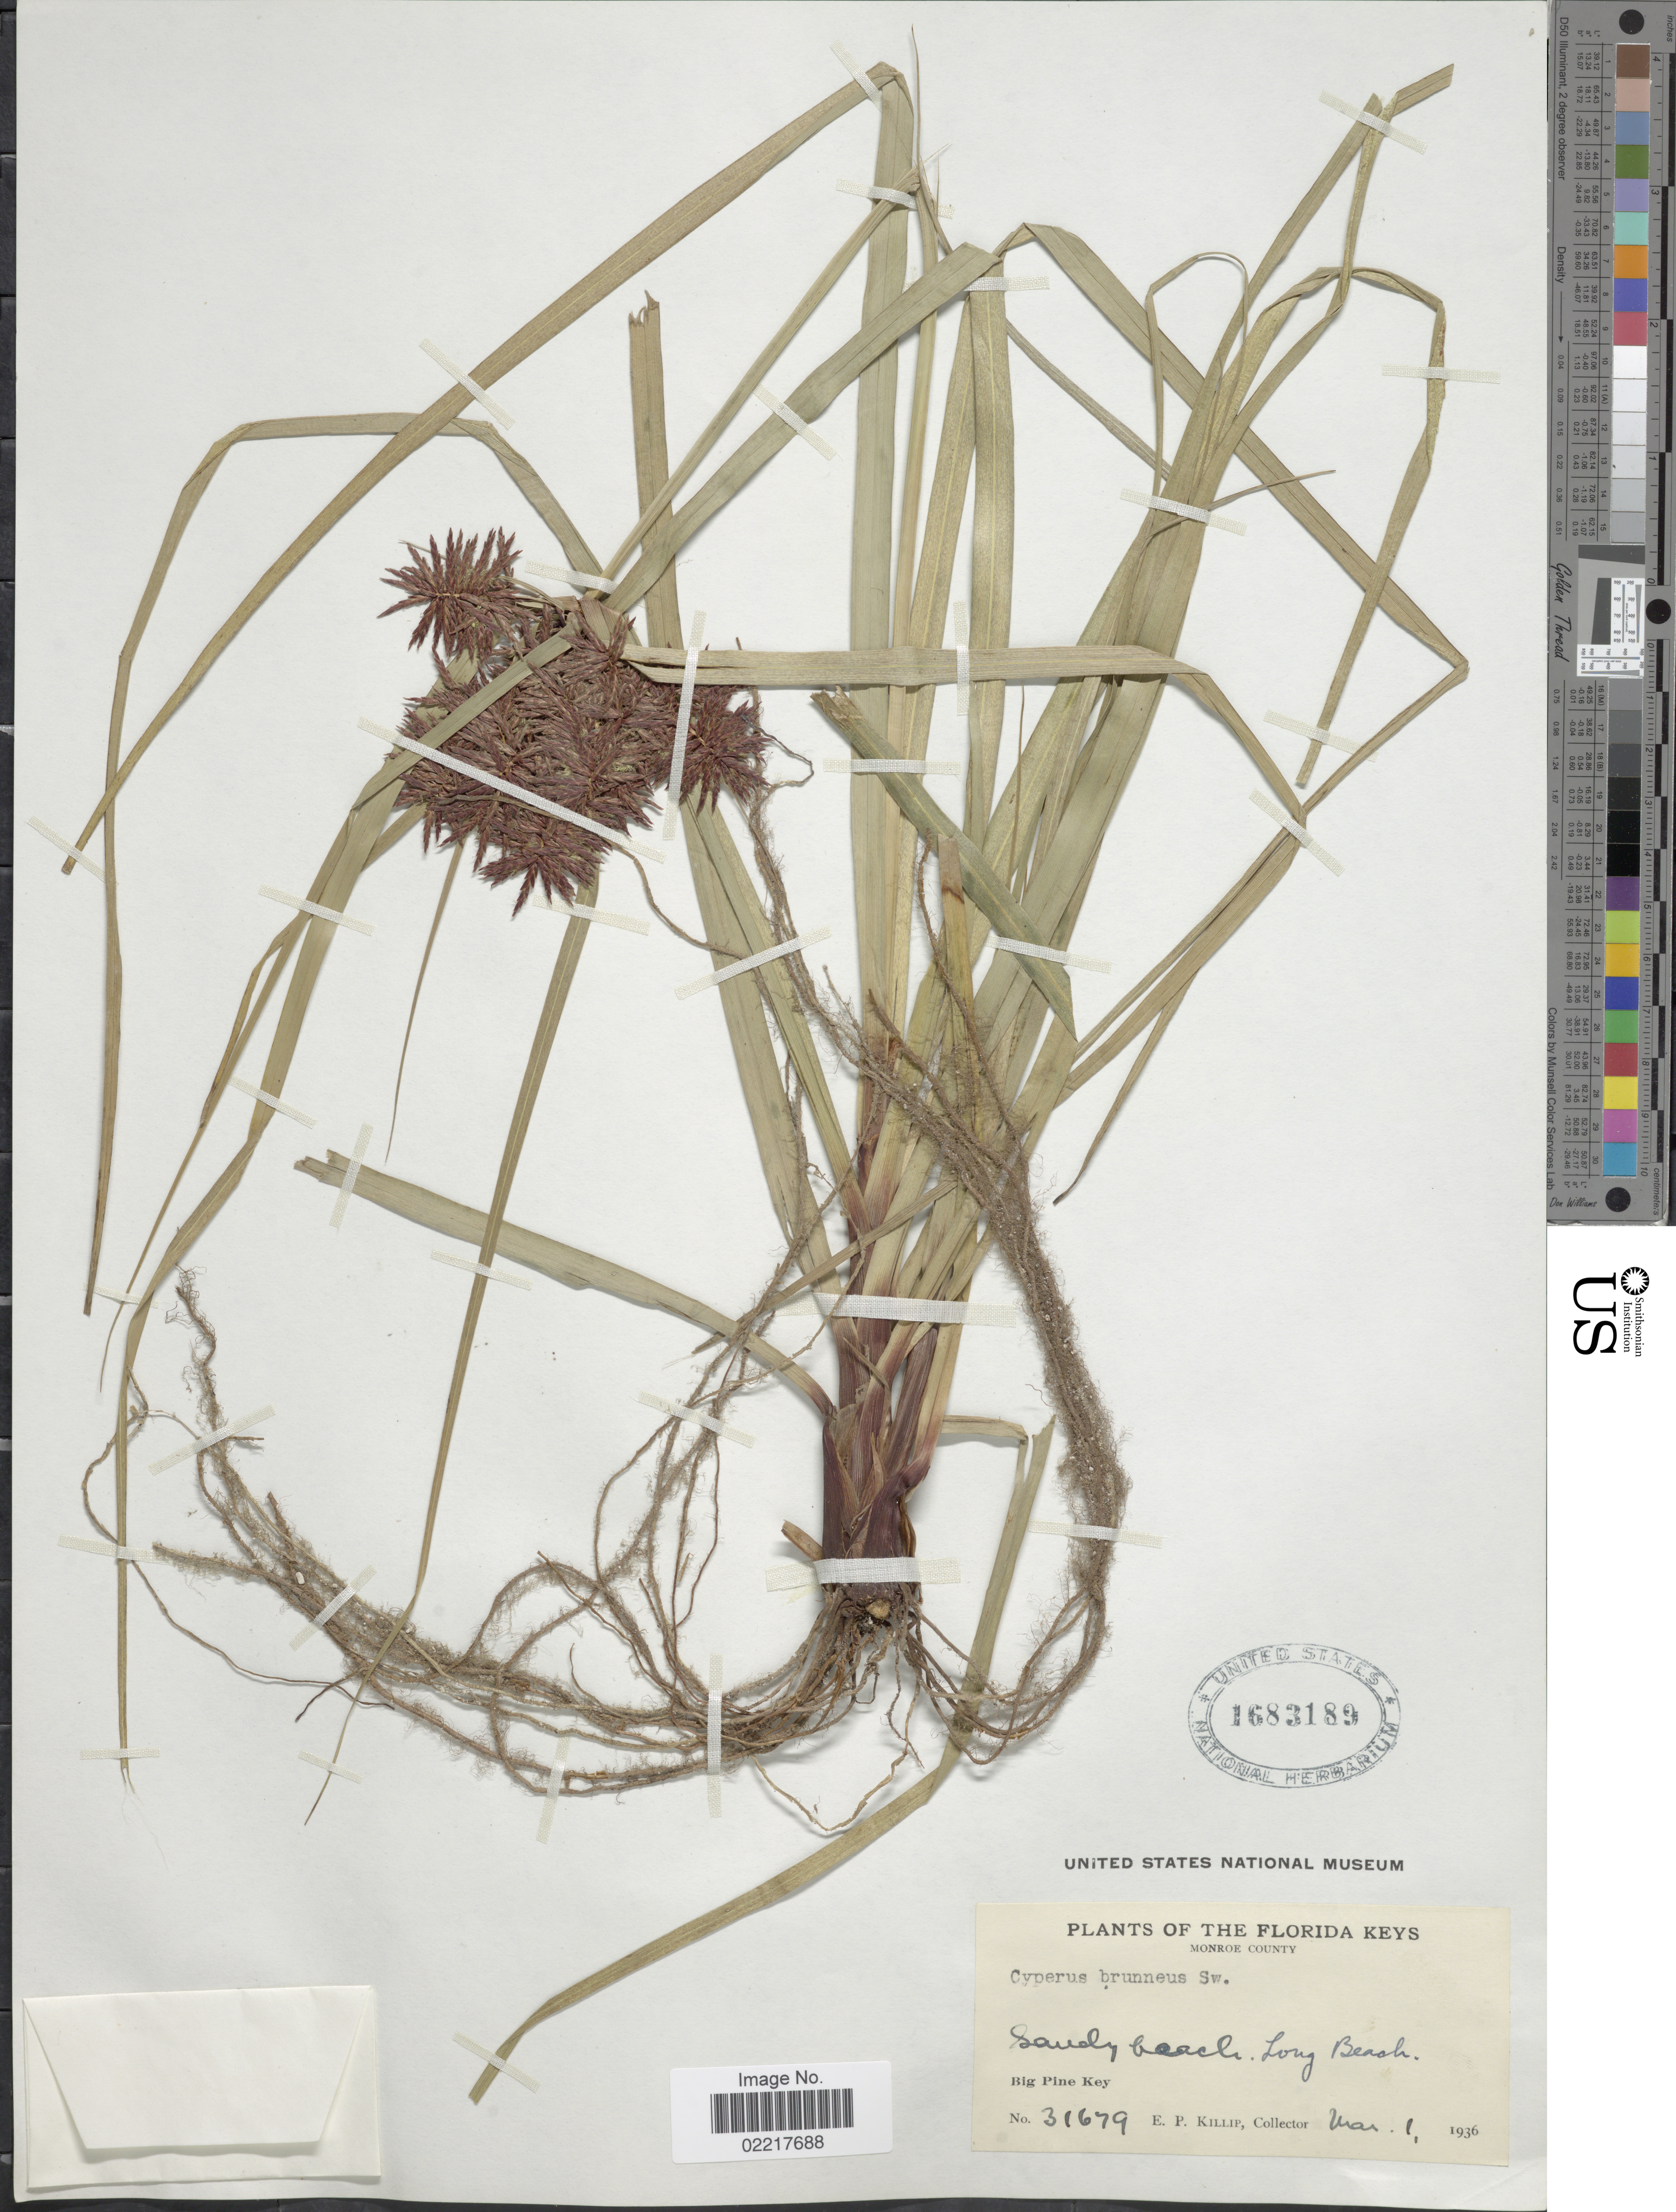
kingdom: Plantae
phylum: Tracheophyta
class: Liliopsida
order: Poales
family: Cyperaceae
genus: Cyperus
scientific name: Cyperus planifolius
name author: Rich.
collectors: E. P. Killip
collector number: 31679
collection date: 1936-03-01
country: United States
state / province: Florida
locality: Monroe County, Long Beach, Big Pine Key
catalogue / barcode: US 1683189